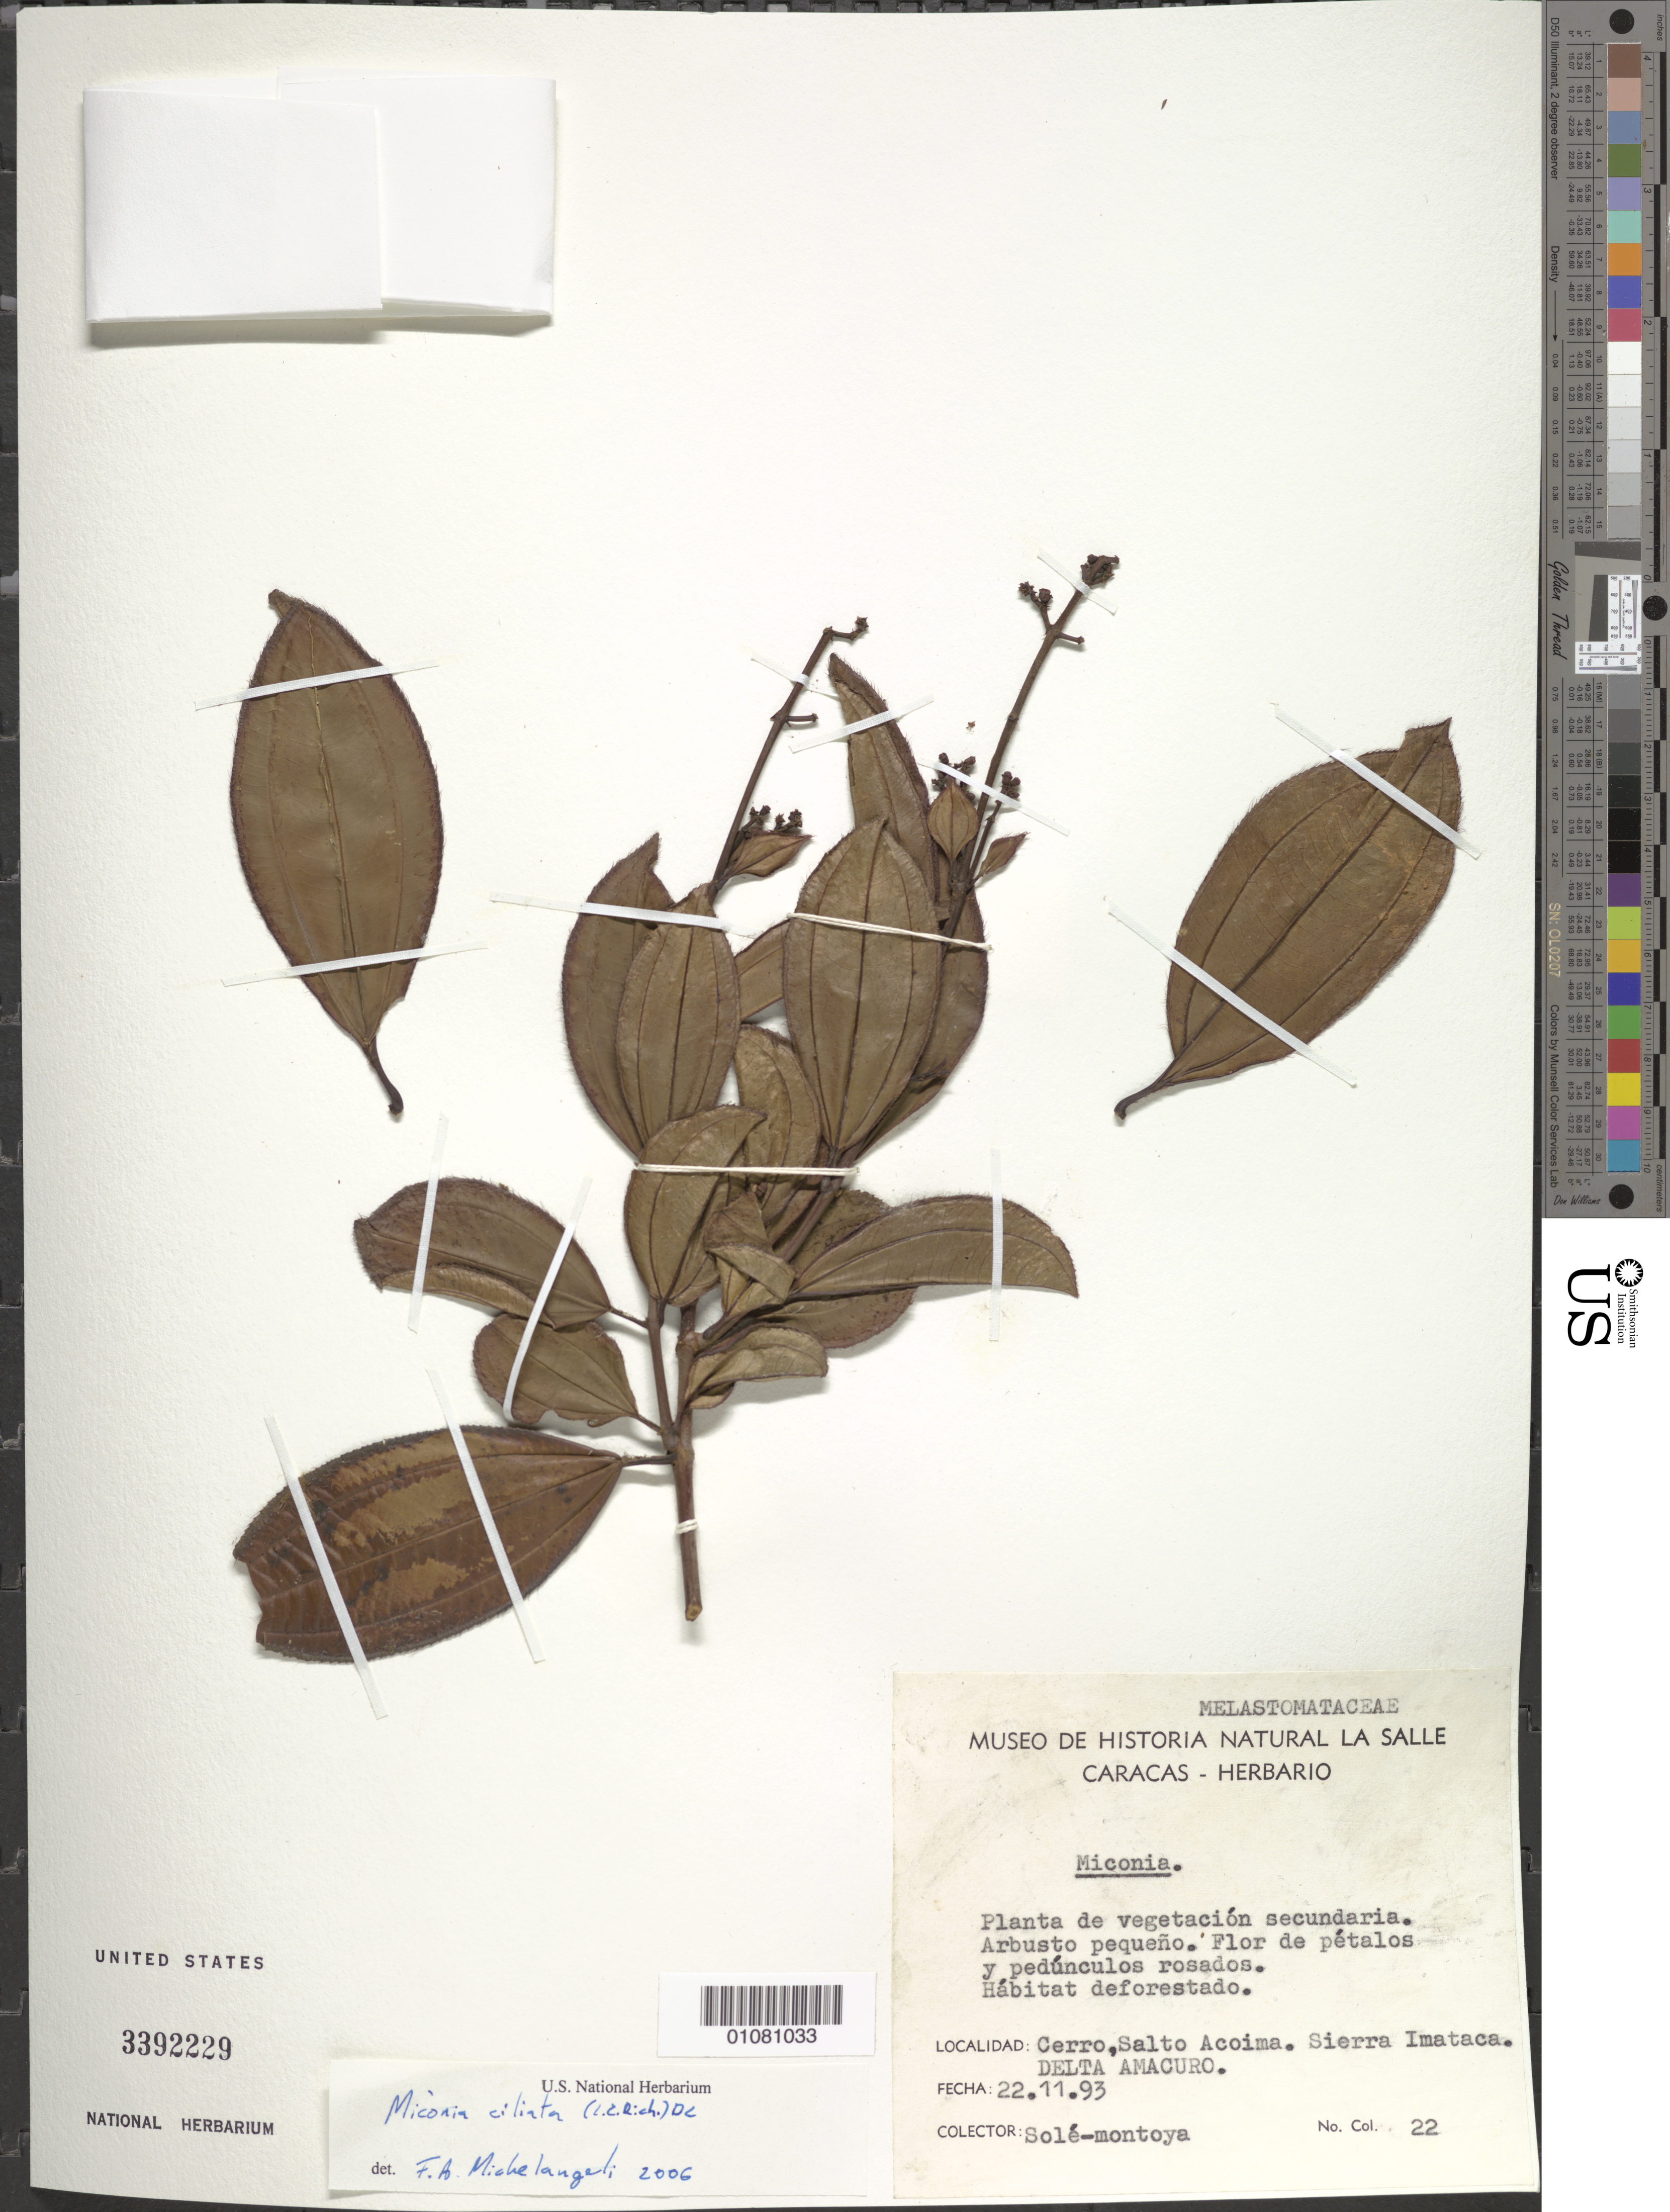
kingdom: Plantae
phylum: Tracheophyta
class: Magnoliopsida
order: Myrtales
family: Melastomataceae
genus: Miconia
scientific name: Miconia ciliata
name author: (Rich.) DC.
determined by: Michelangeli, F. A.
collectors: S. Montoya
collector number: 22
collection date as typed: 22-Nov-93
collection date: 1993-11-22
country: Venezuela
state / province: Delta Amacuro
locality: Cerro, Salto Acoima. Sierra Imataca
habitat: Deforestado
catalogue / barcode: US 3392229